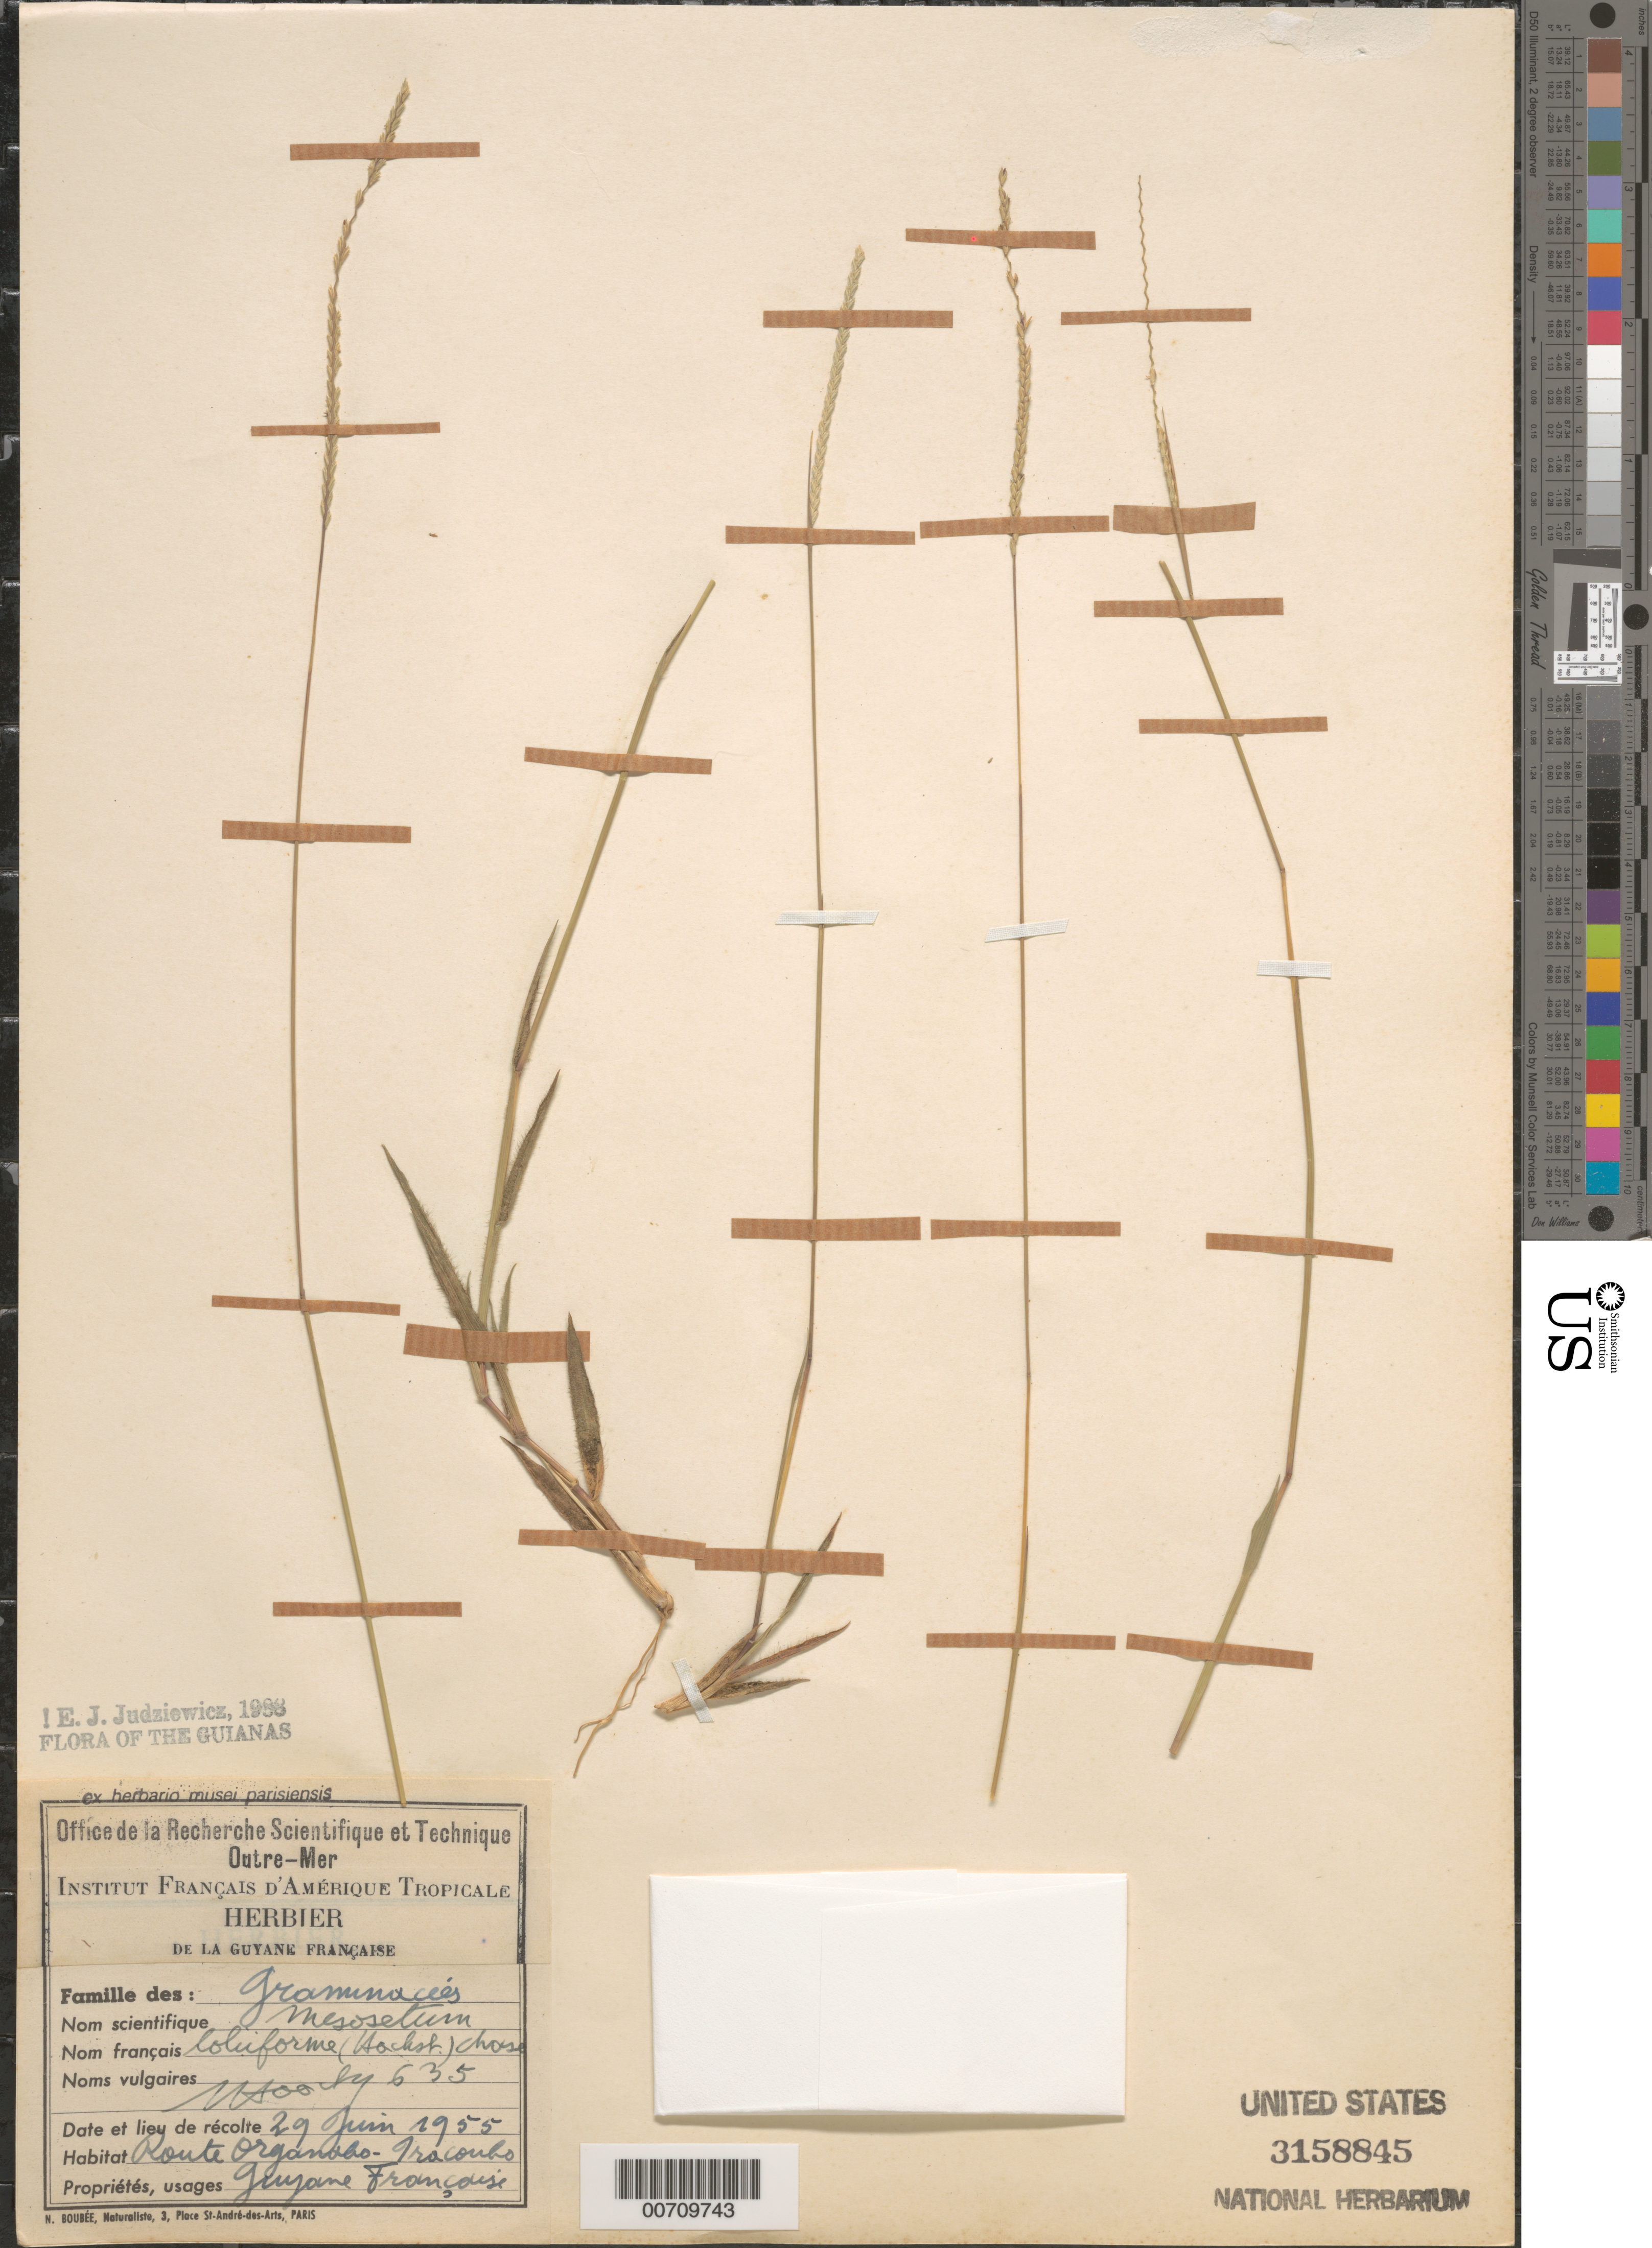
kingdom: Plantae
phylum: Tracheophyta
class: Liliopsida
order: Poales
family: Poaceae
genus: Mesosetum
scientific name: Mesosetum loliiforme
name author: (Hochst. ex Steud.) Chase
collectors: J. Hoock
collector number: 635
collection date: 1955-06-29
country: French Guiana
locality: The Guianas. Route Organabo-Iracoubo.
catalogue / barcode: US 3158845